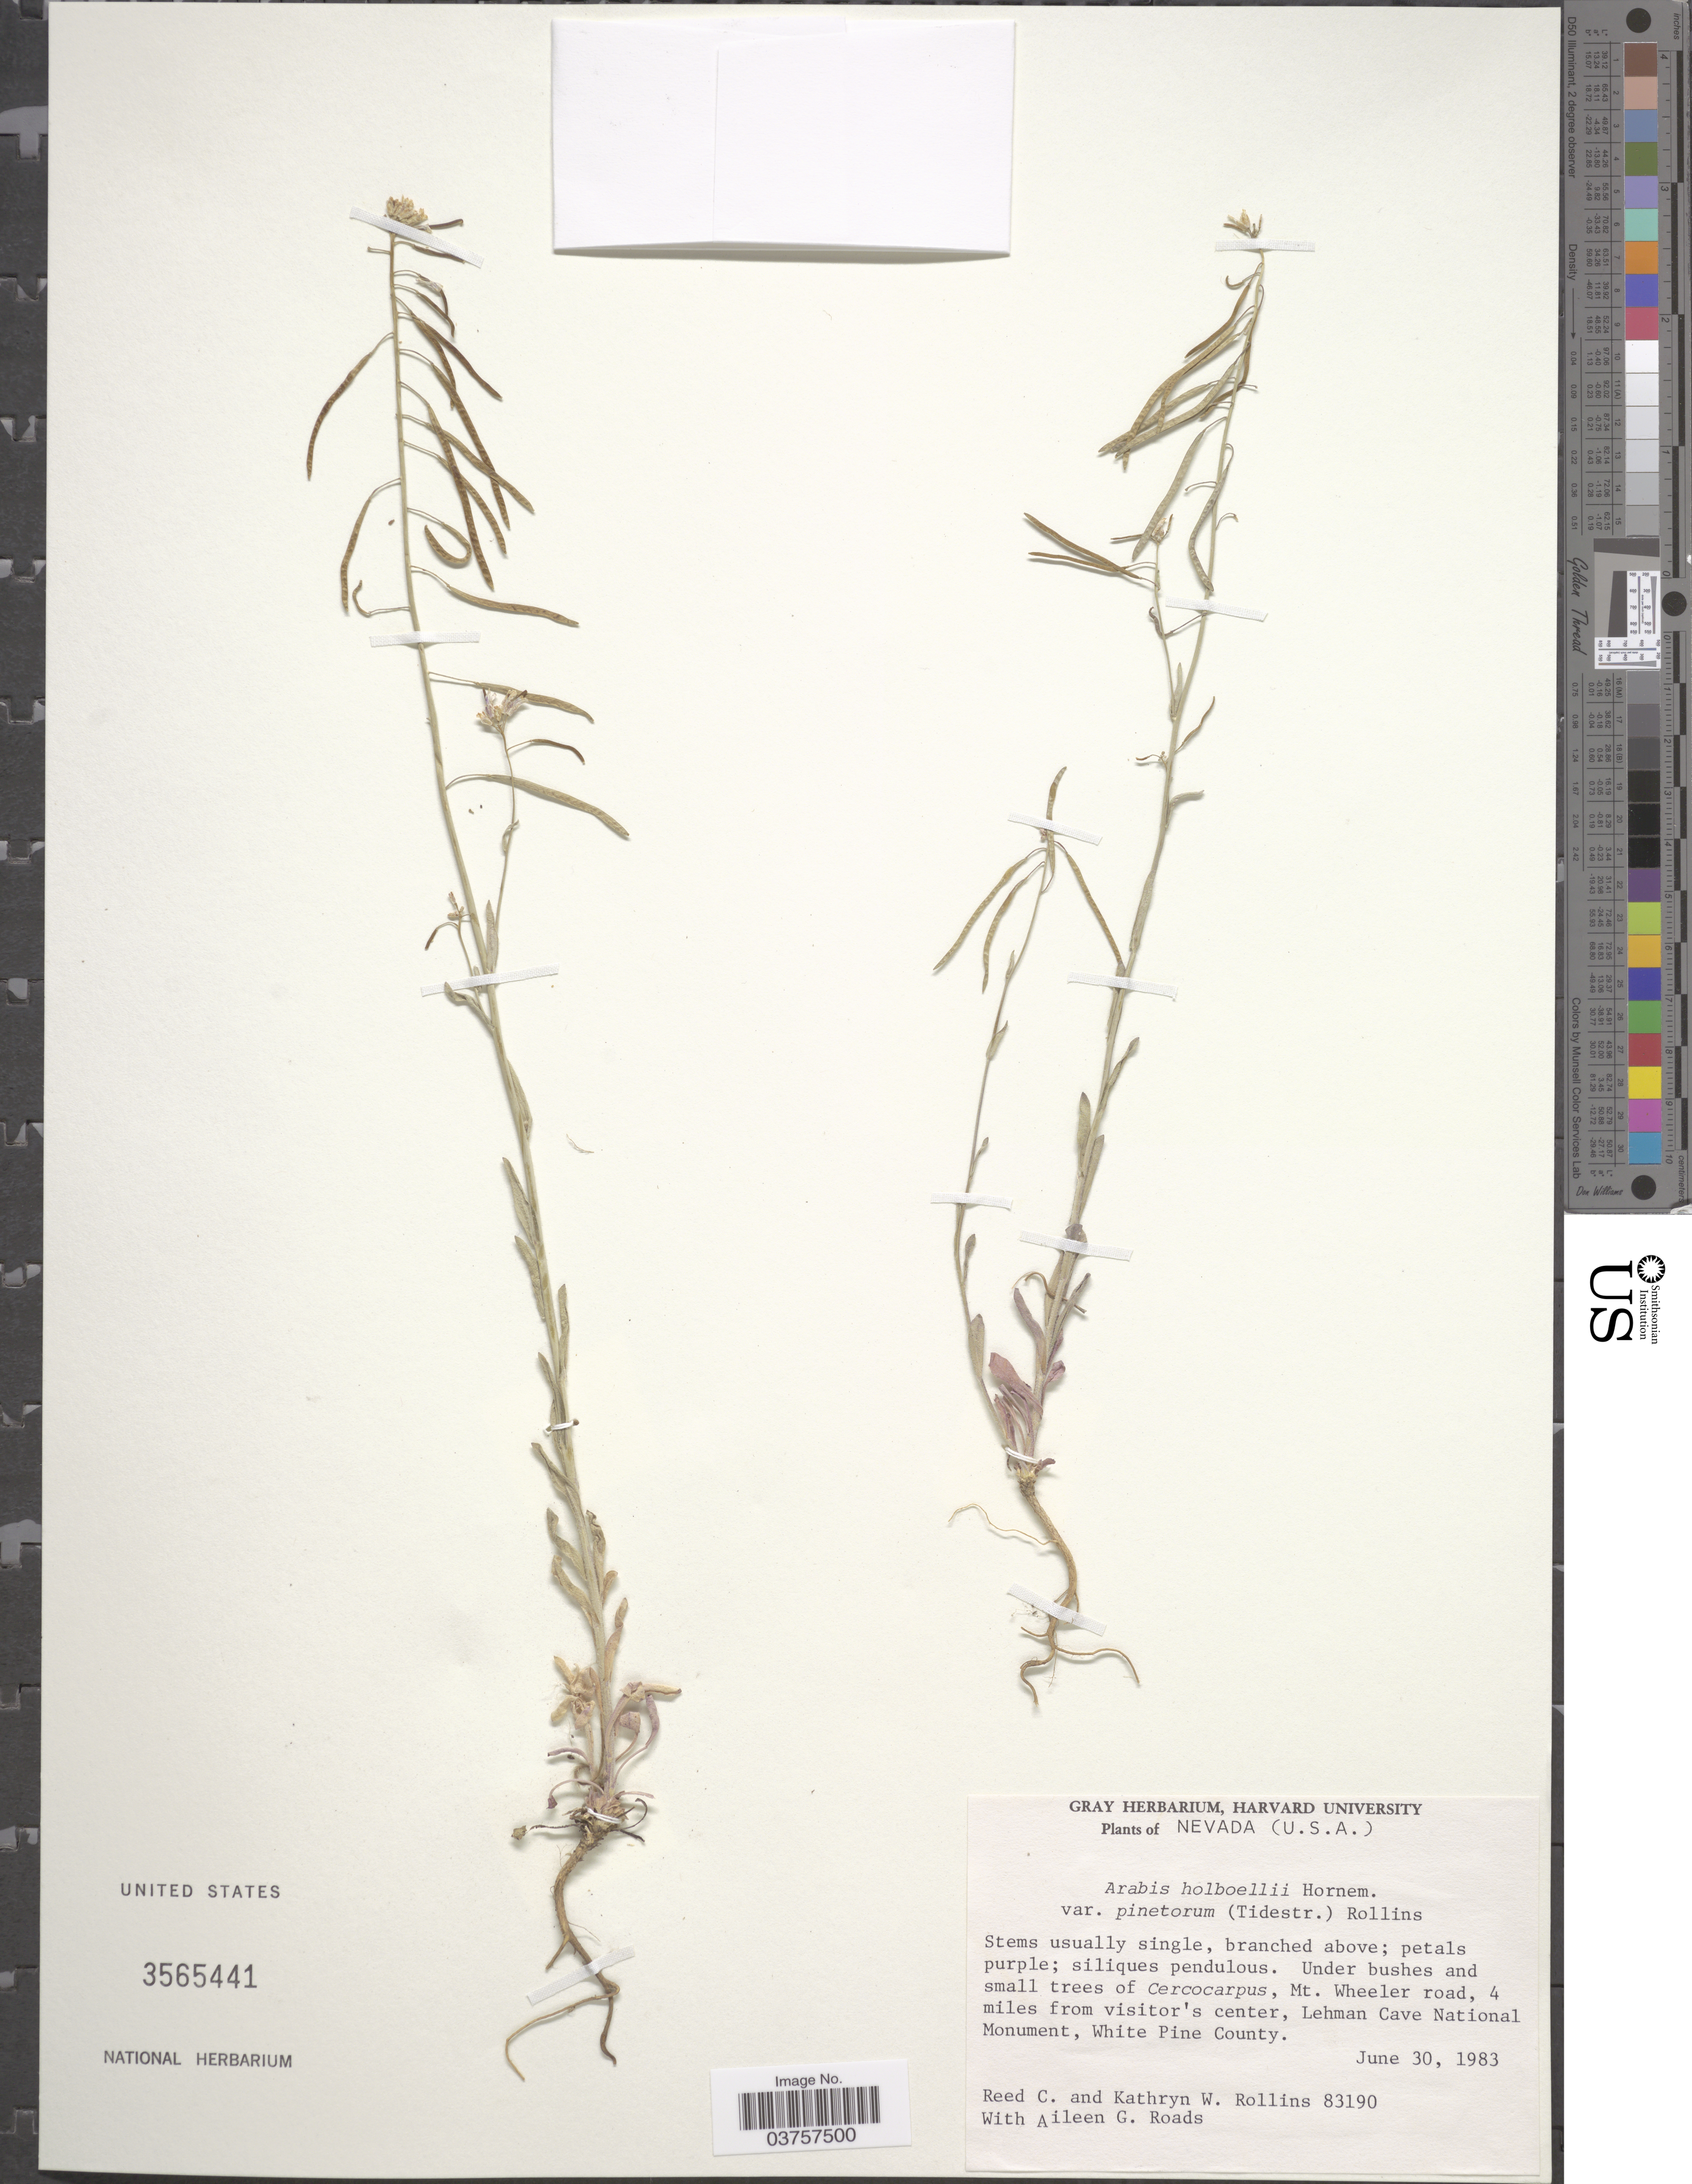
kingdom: Plantae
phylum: Tracheophyta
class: Magnoliopsida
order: Brassicales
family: Brassicaceae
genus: Arabis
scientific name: Arabis holboellii var. pinetorum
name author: (Tidestr.) Rollins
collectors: R. C. Rollins, K. W. Rollins & A. Roads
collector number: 83190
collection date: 1983-06-30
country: United States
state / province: Nevada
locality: Mt. Wheeler road, 4 miles from visitor's center, Lehman Cave National Monument, White Pine County.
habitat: under bushes and small tree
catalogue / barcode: US 3565441